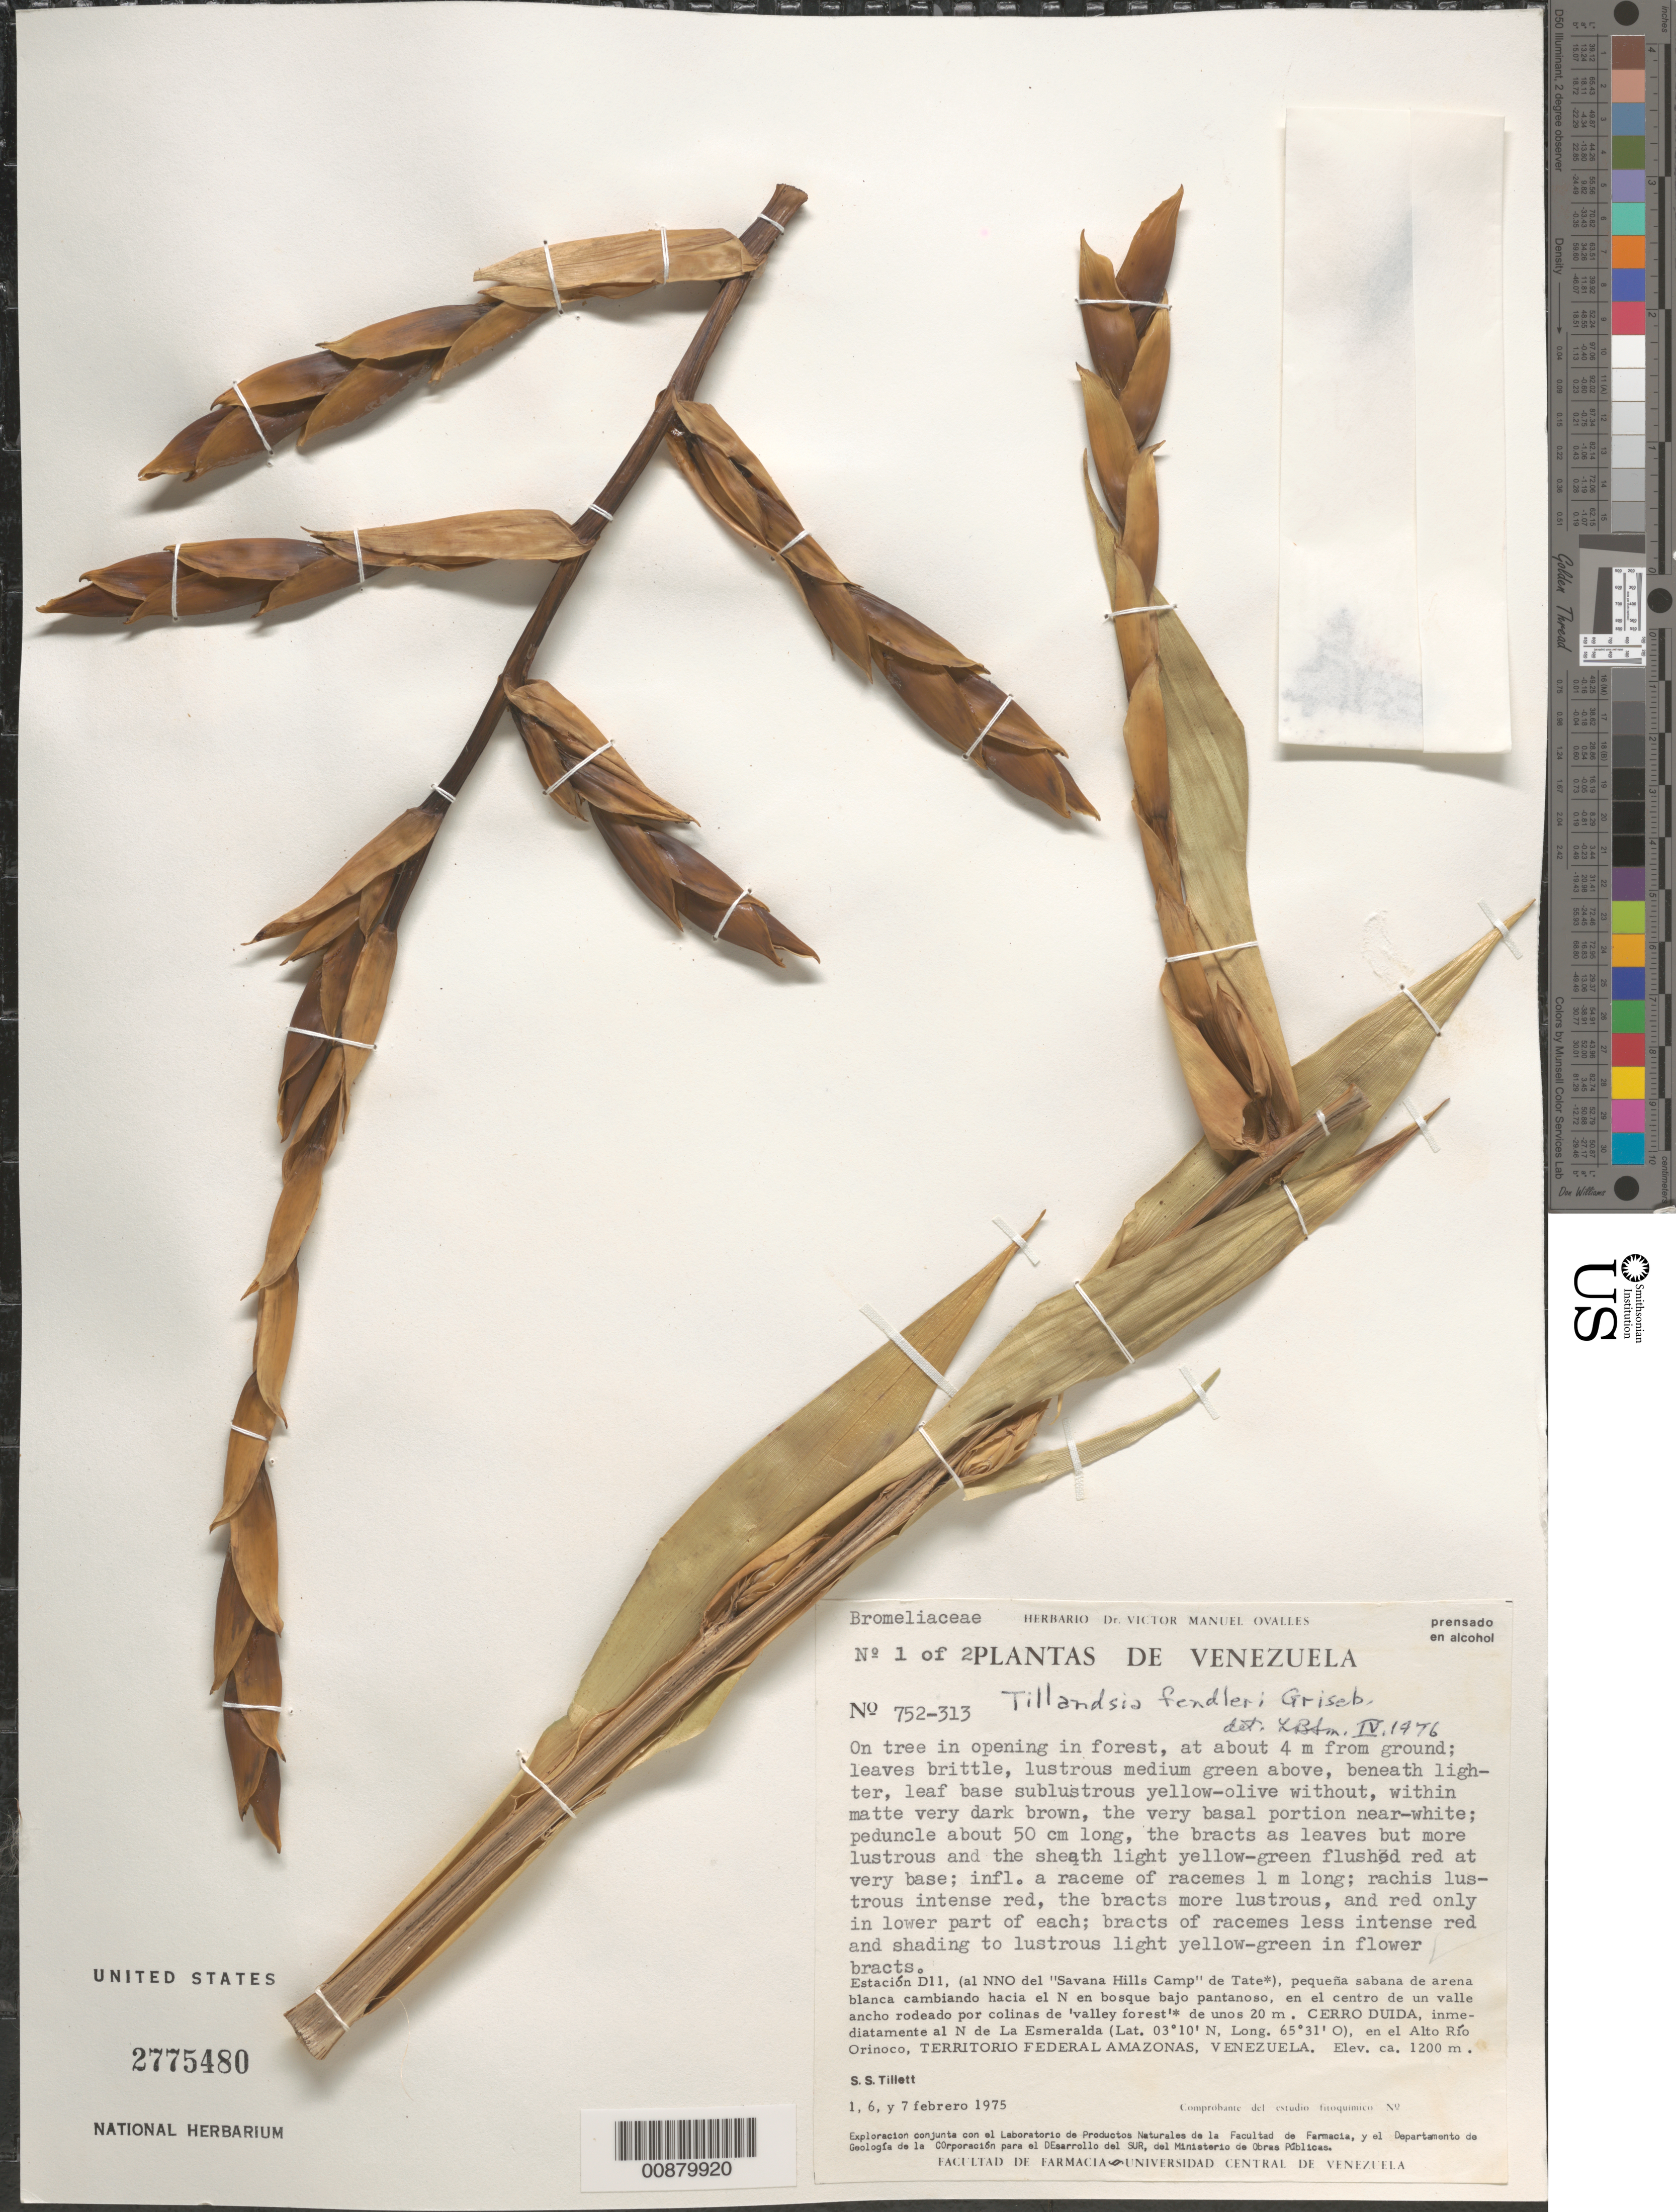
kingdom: Plantae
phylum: Tracheophyta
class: Liliopsida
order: Poales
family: Bromeliaceae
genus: Tillandsia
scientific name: Tillandsia fendleri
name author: Griseb.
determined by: Smith, Lyman B., (US), NMNH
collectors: S. S. Tillett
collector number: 752 313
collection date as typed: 1-Feb-75 to 7-Feb-75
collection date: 1975-02-01/1975-02-07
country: Venezuela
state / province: Amazonas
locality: Cerro Duida, N de La Esmeralda, en el Alto Rio OrinocoEstacion D11 (al NNO del "Savana Hills Camp" de Tate) en el centro de un valle ancho rodeado por colinas de 'valley forest' de unos 20m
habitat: Pequena sabana de arena blanca cambiando hacia el N en bosque bajo pantanoso; on tree in opening in forest, at about 4m from ground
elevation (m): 1200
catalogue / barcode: US 2775480